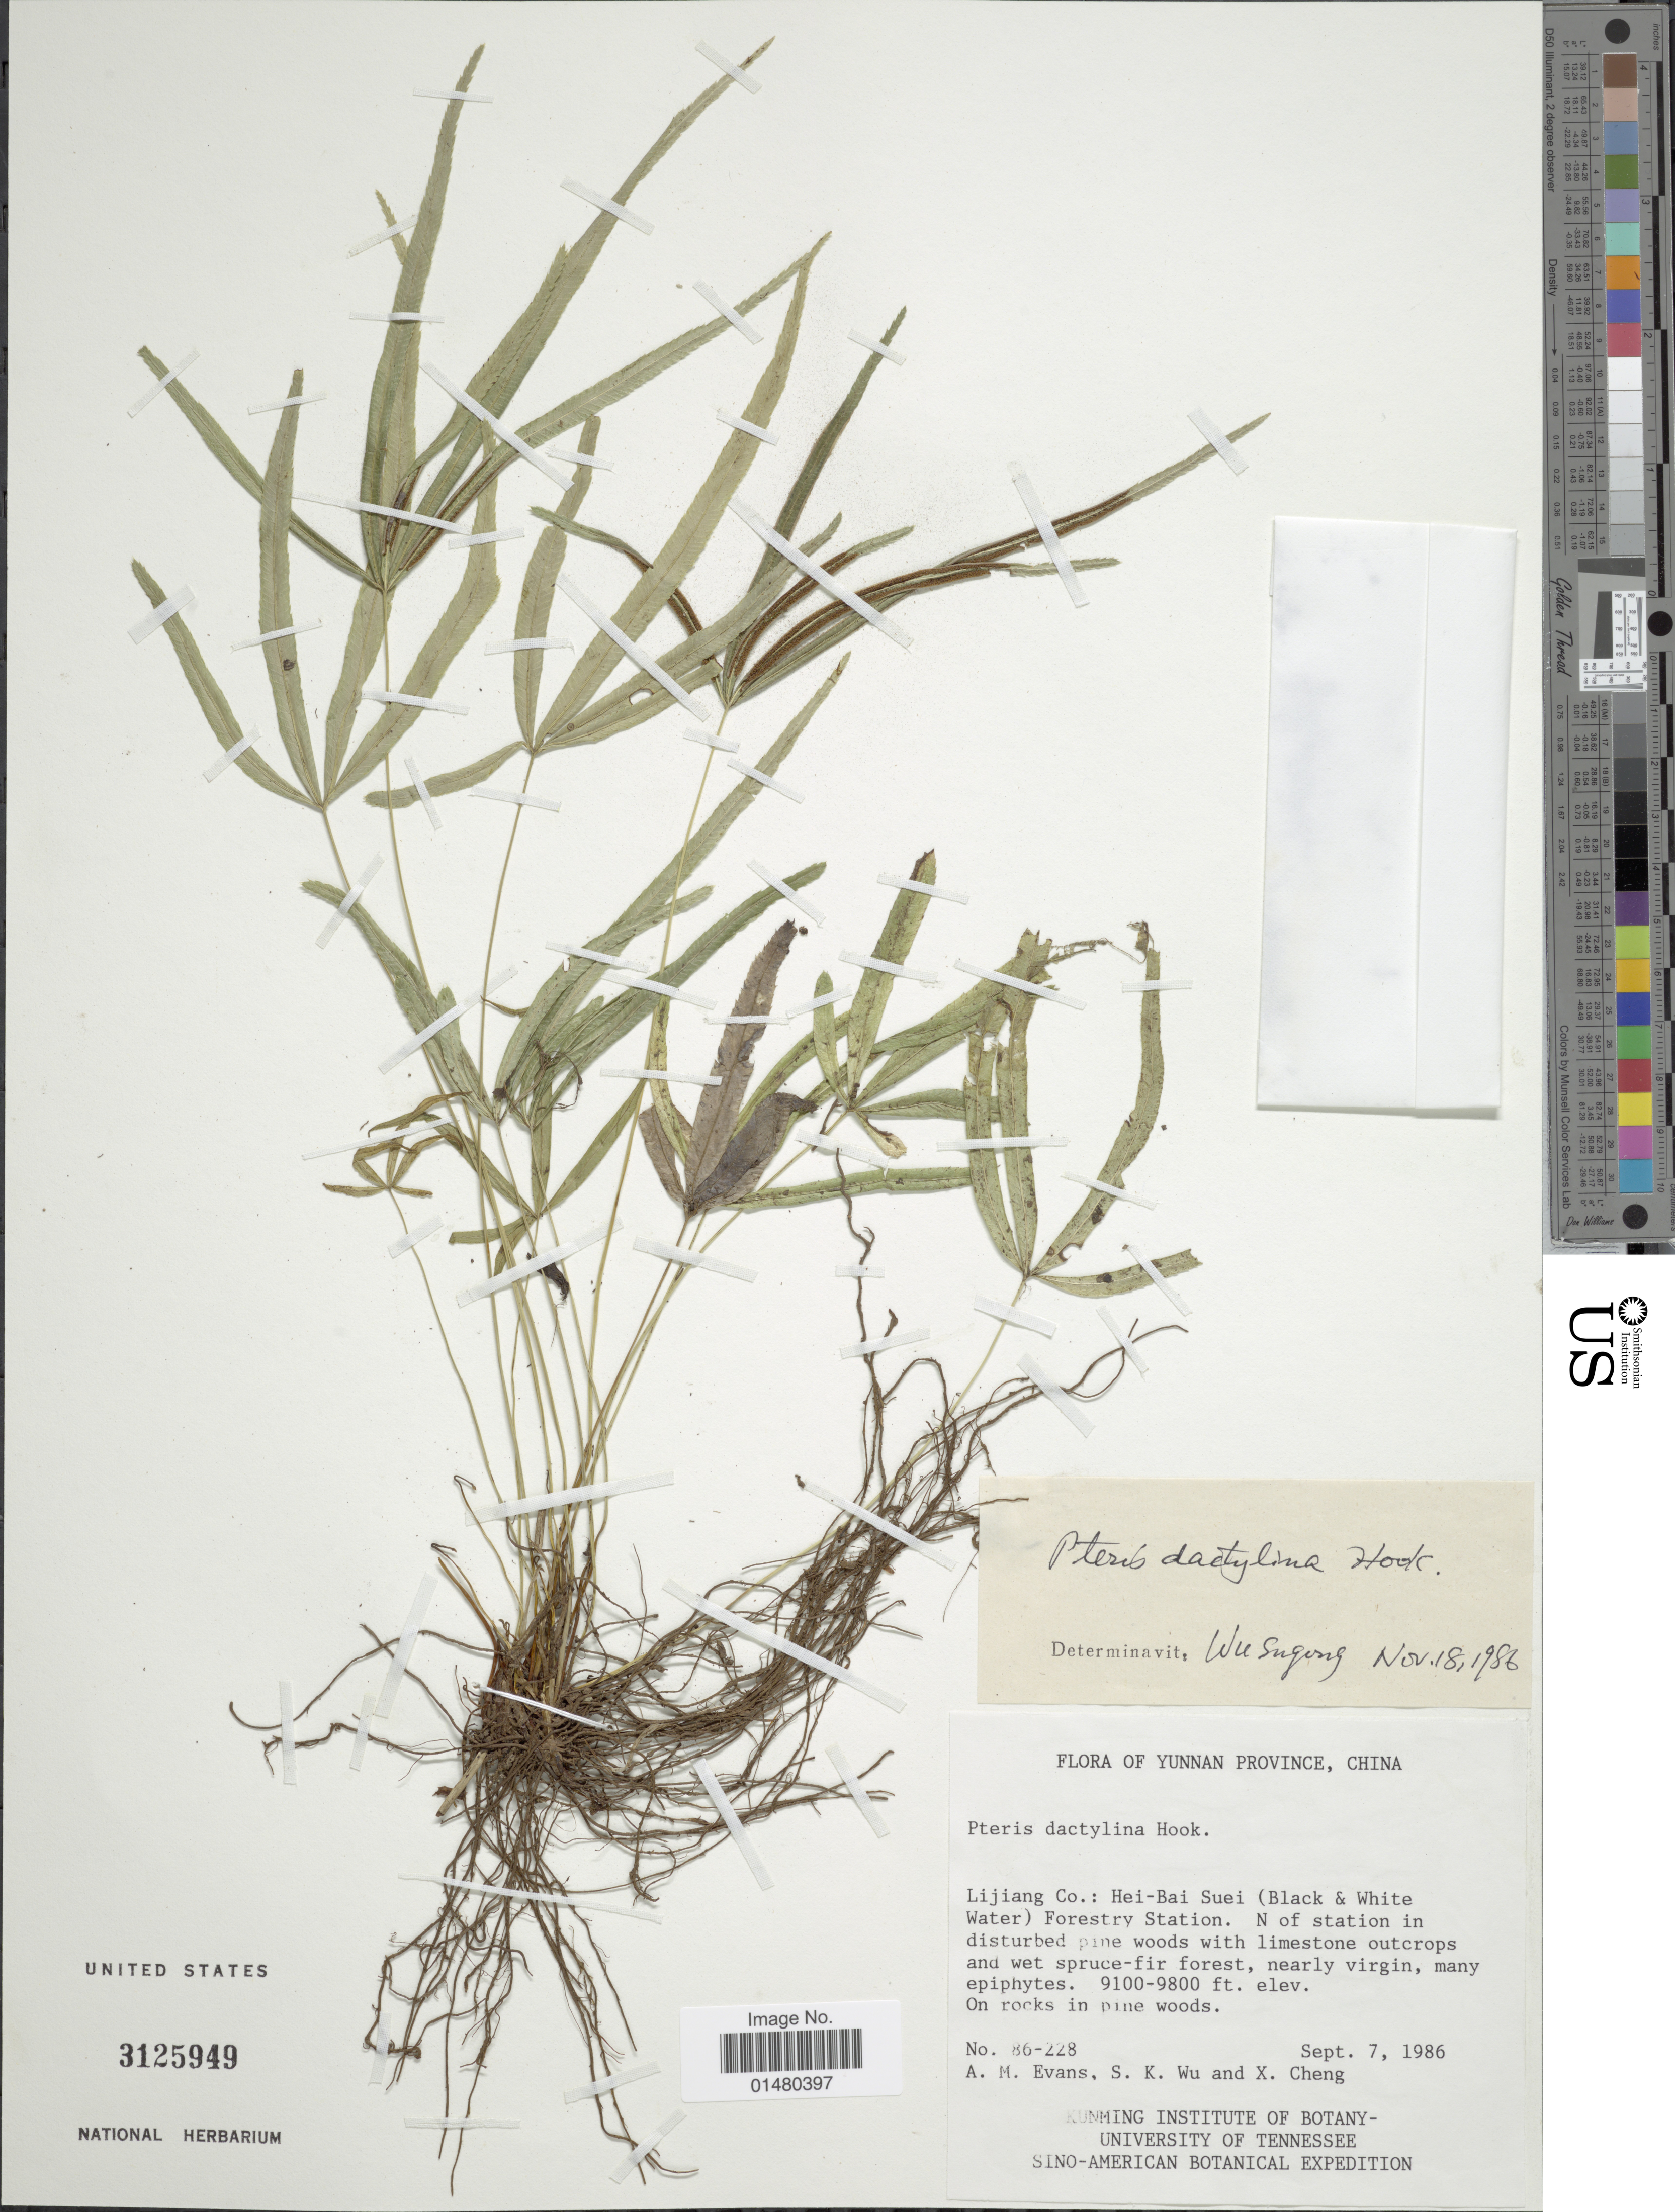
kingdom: Plantae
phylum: Tracheophyta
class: Polypodiopsida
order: Polypodiales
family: Pteridaceae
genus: Pteris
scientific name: Pteris dactylina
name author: Hook.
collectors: A. M. Evans, S. K. Wu & X. Cheng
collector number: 86-228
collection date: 1986-09-07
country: China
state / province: Yunnan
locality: Yunnan Province. Lijiang Co: Hei-Bai Suei (Black & White Water) Forestry Station. N of station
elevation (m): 2774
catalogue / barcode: US 3125949